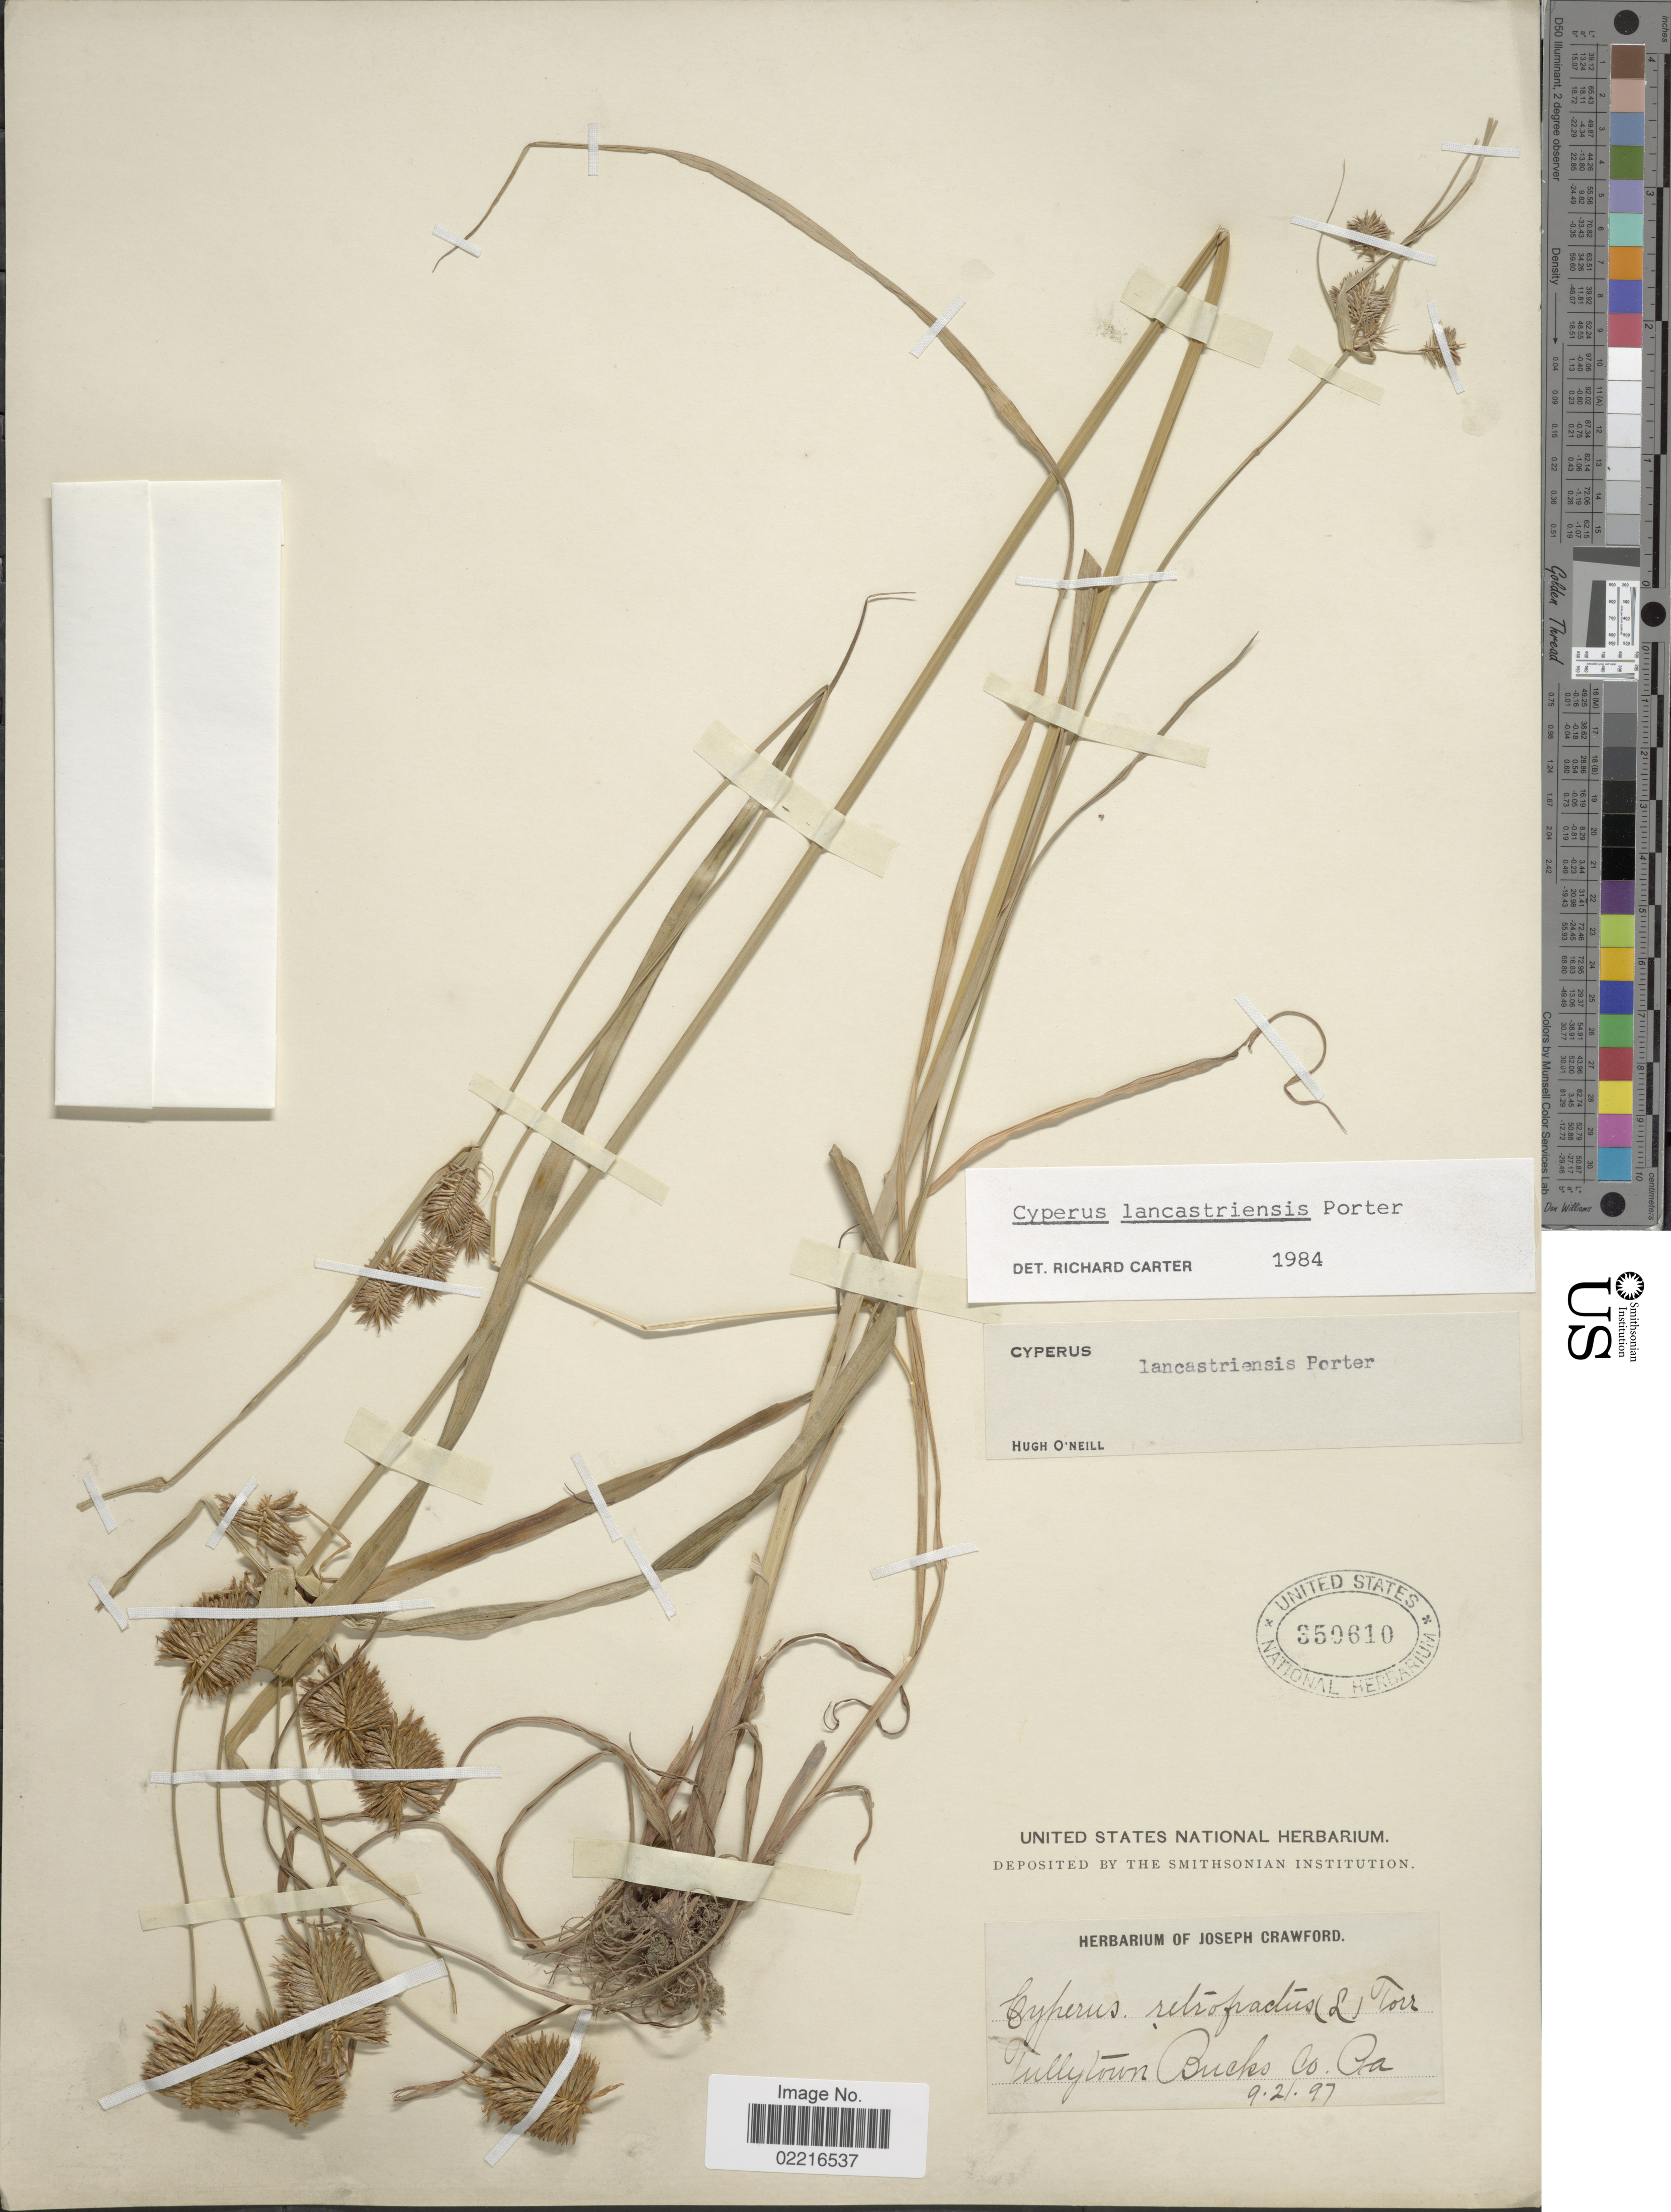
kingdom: Plantae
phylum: Tracheophyta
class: Liliopsida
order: Poales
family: Cyperaceae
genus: Cyperus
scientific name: Cyperus lancastriensis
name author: Porter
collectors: ex herb. Joseph Crawford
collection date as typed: Transcribed d/m/y: 21/9/97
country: United States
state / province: Pennsylvania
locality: Tullytown, Bucks Co, Pa.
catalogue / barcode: US 350610